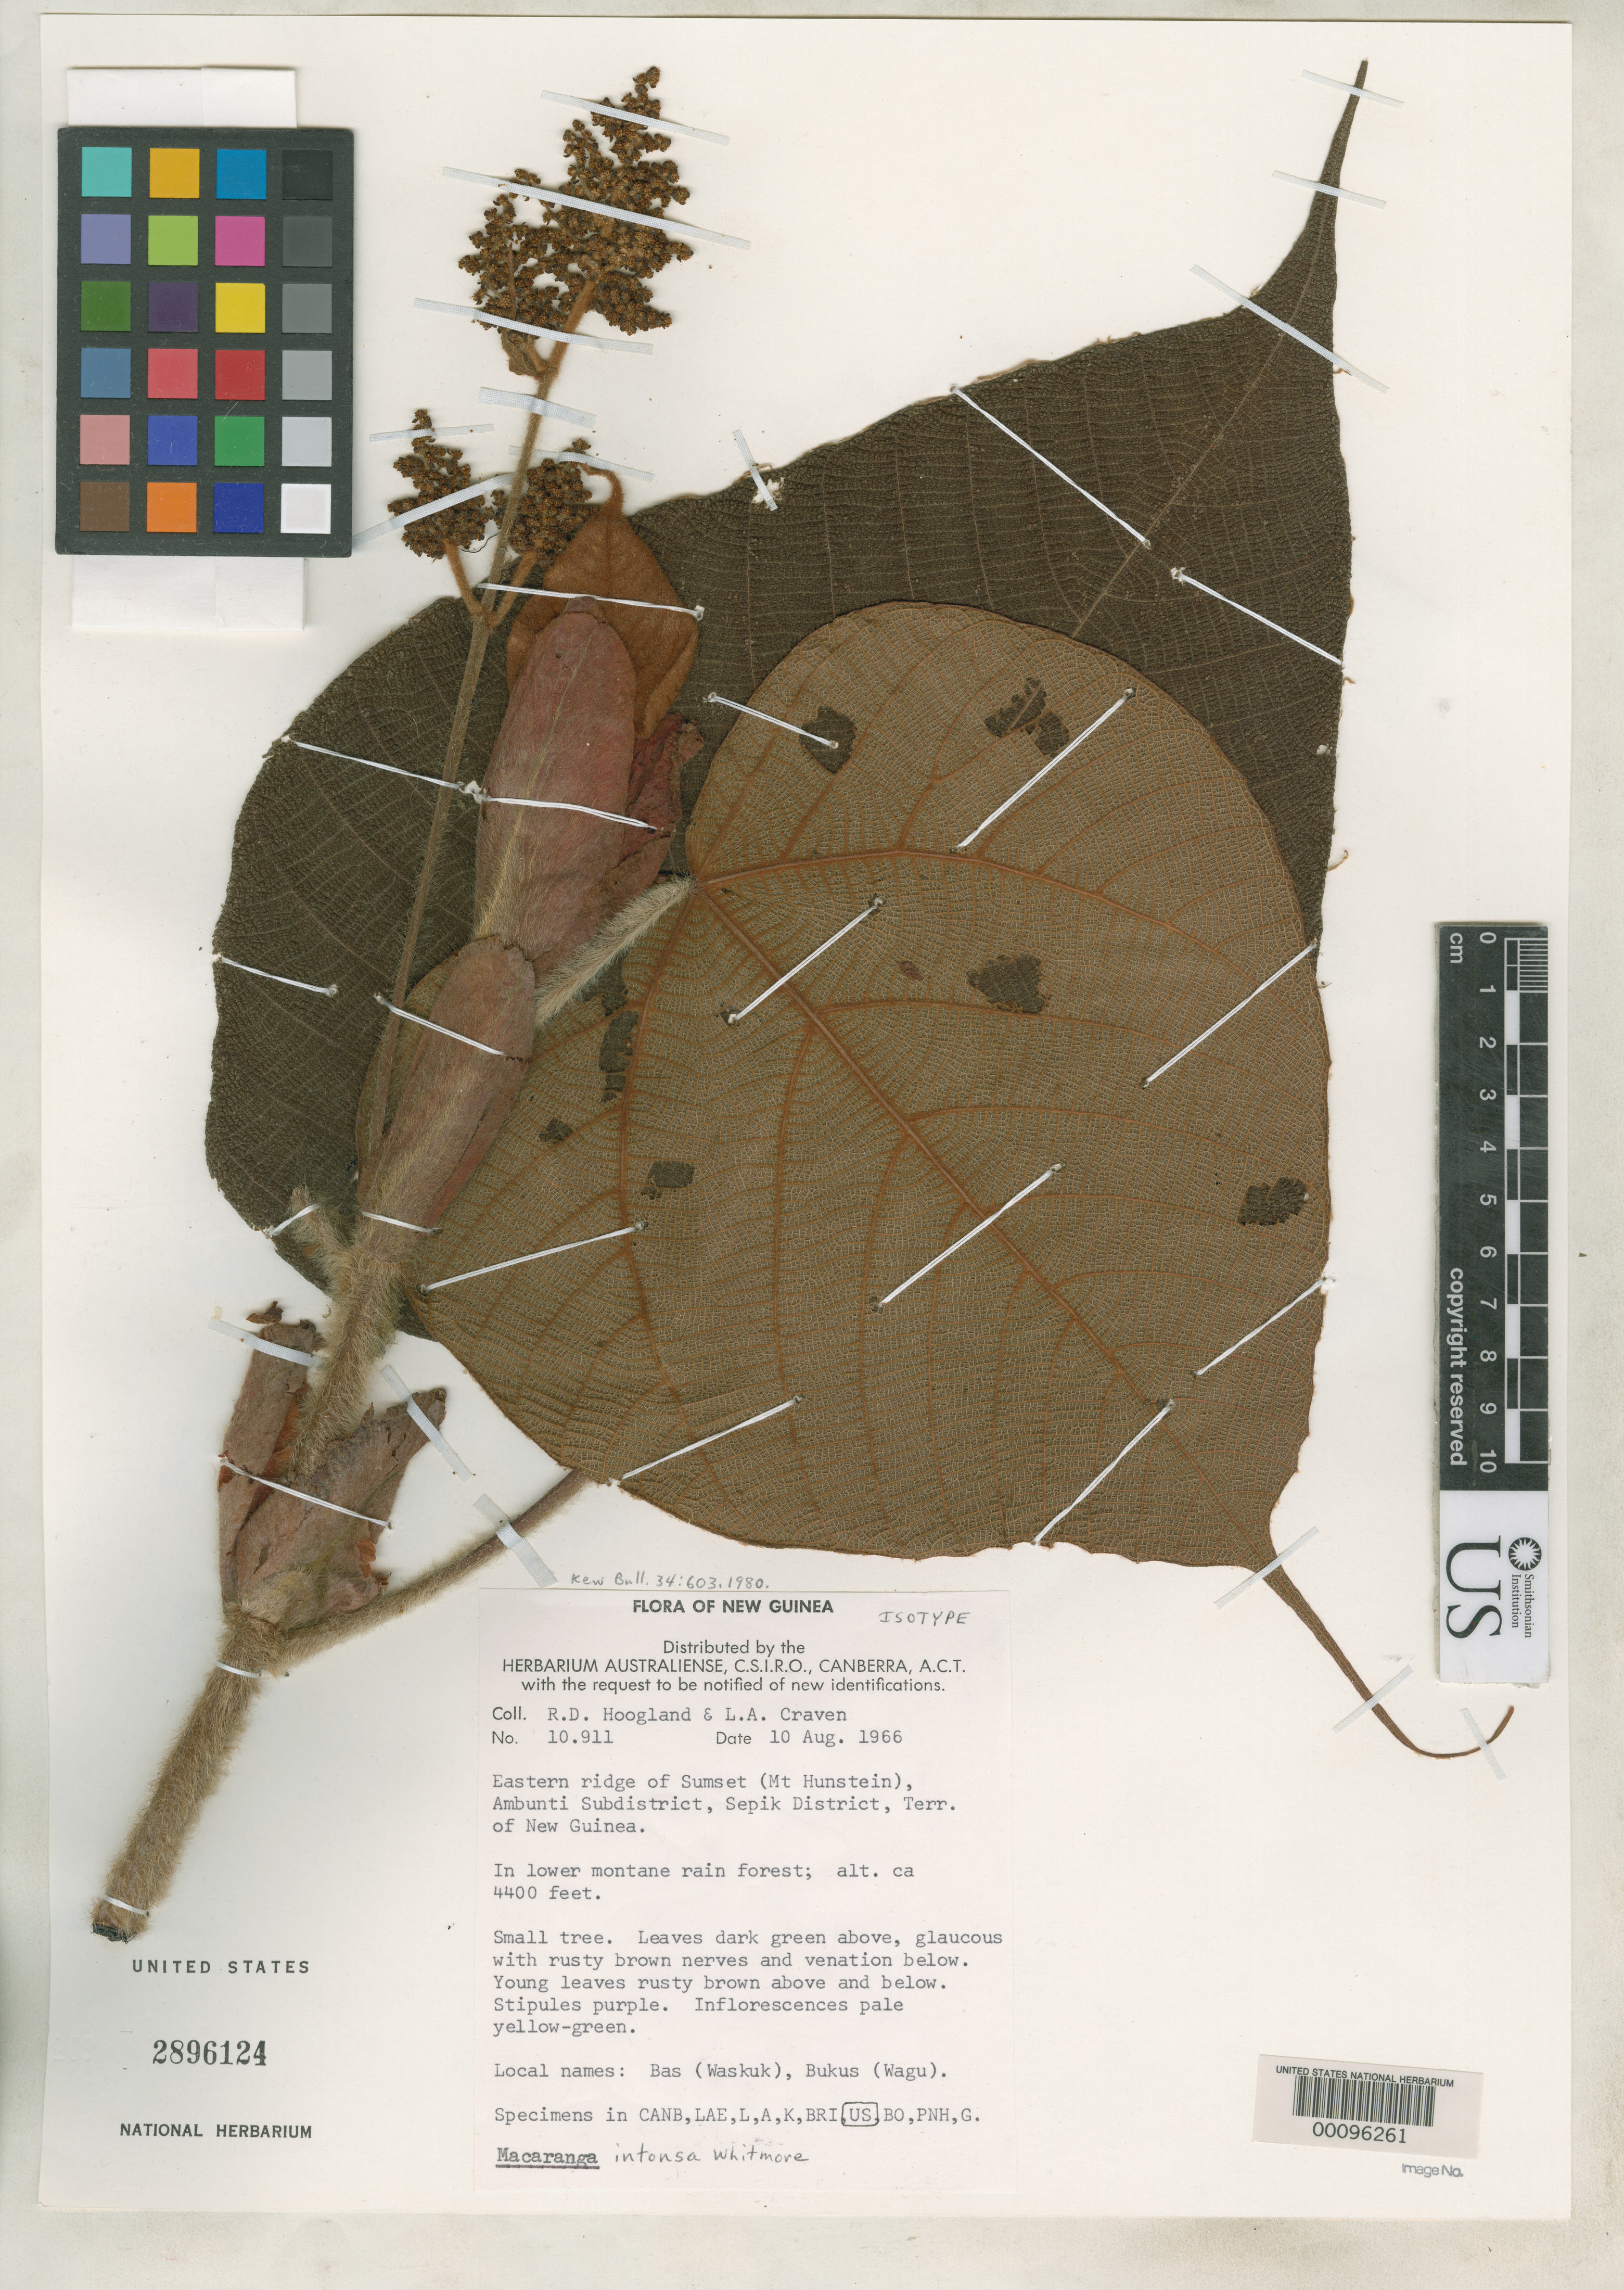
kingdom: Plantae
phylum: Tracheophyta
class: Magnoliopsida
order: Malpighiales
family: Euphorbiaceae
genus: Macaranga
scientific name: Macaranga intonsa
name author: Whitmore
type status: Isotype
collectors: R. D. Hoogland & L. A. Craven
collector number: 10911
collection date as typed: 10 Aug 1966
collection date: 1966-08-10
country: Papua New Guinea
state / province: Sepik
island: New Guinea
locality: Ambunti Subdist., & ridge of Sumset, Mt. Hunstein.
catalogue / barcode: US 2896124